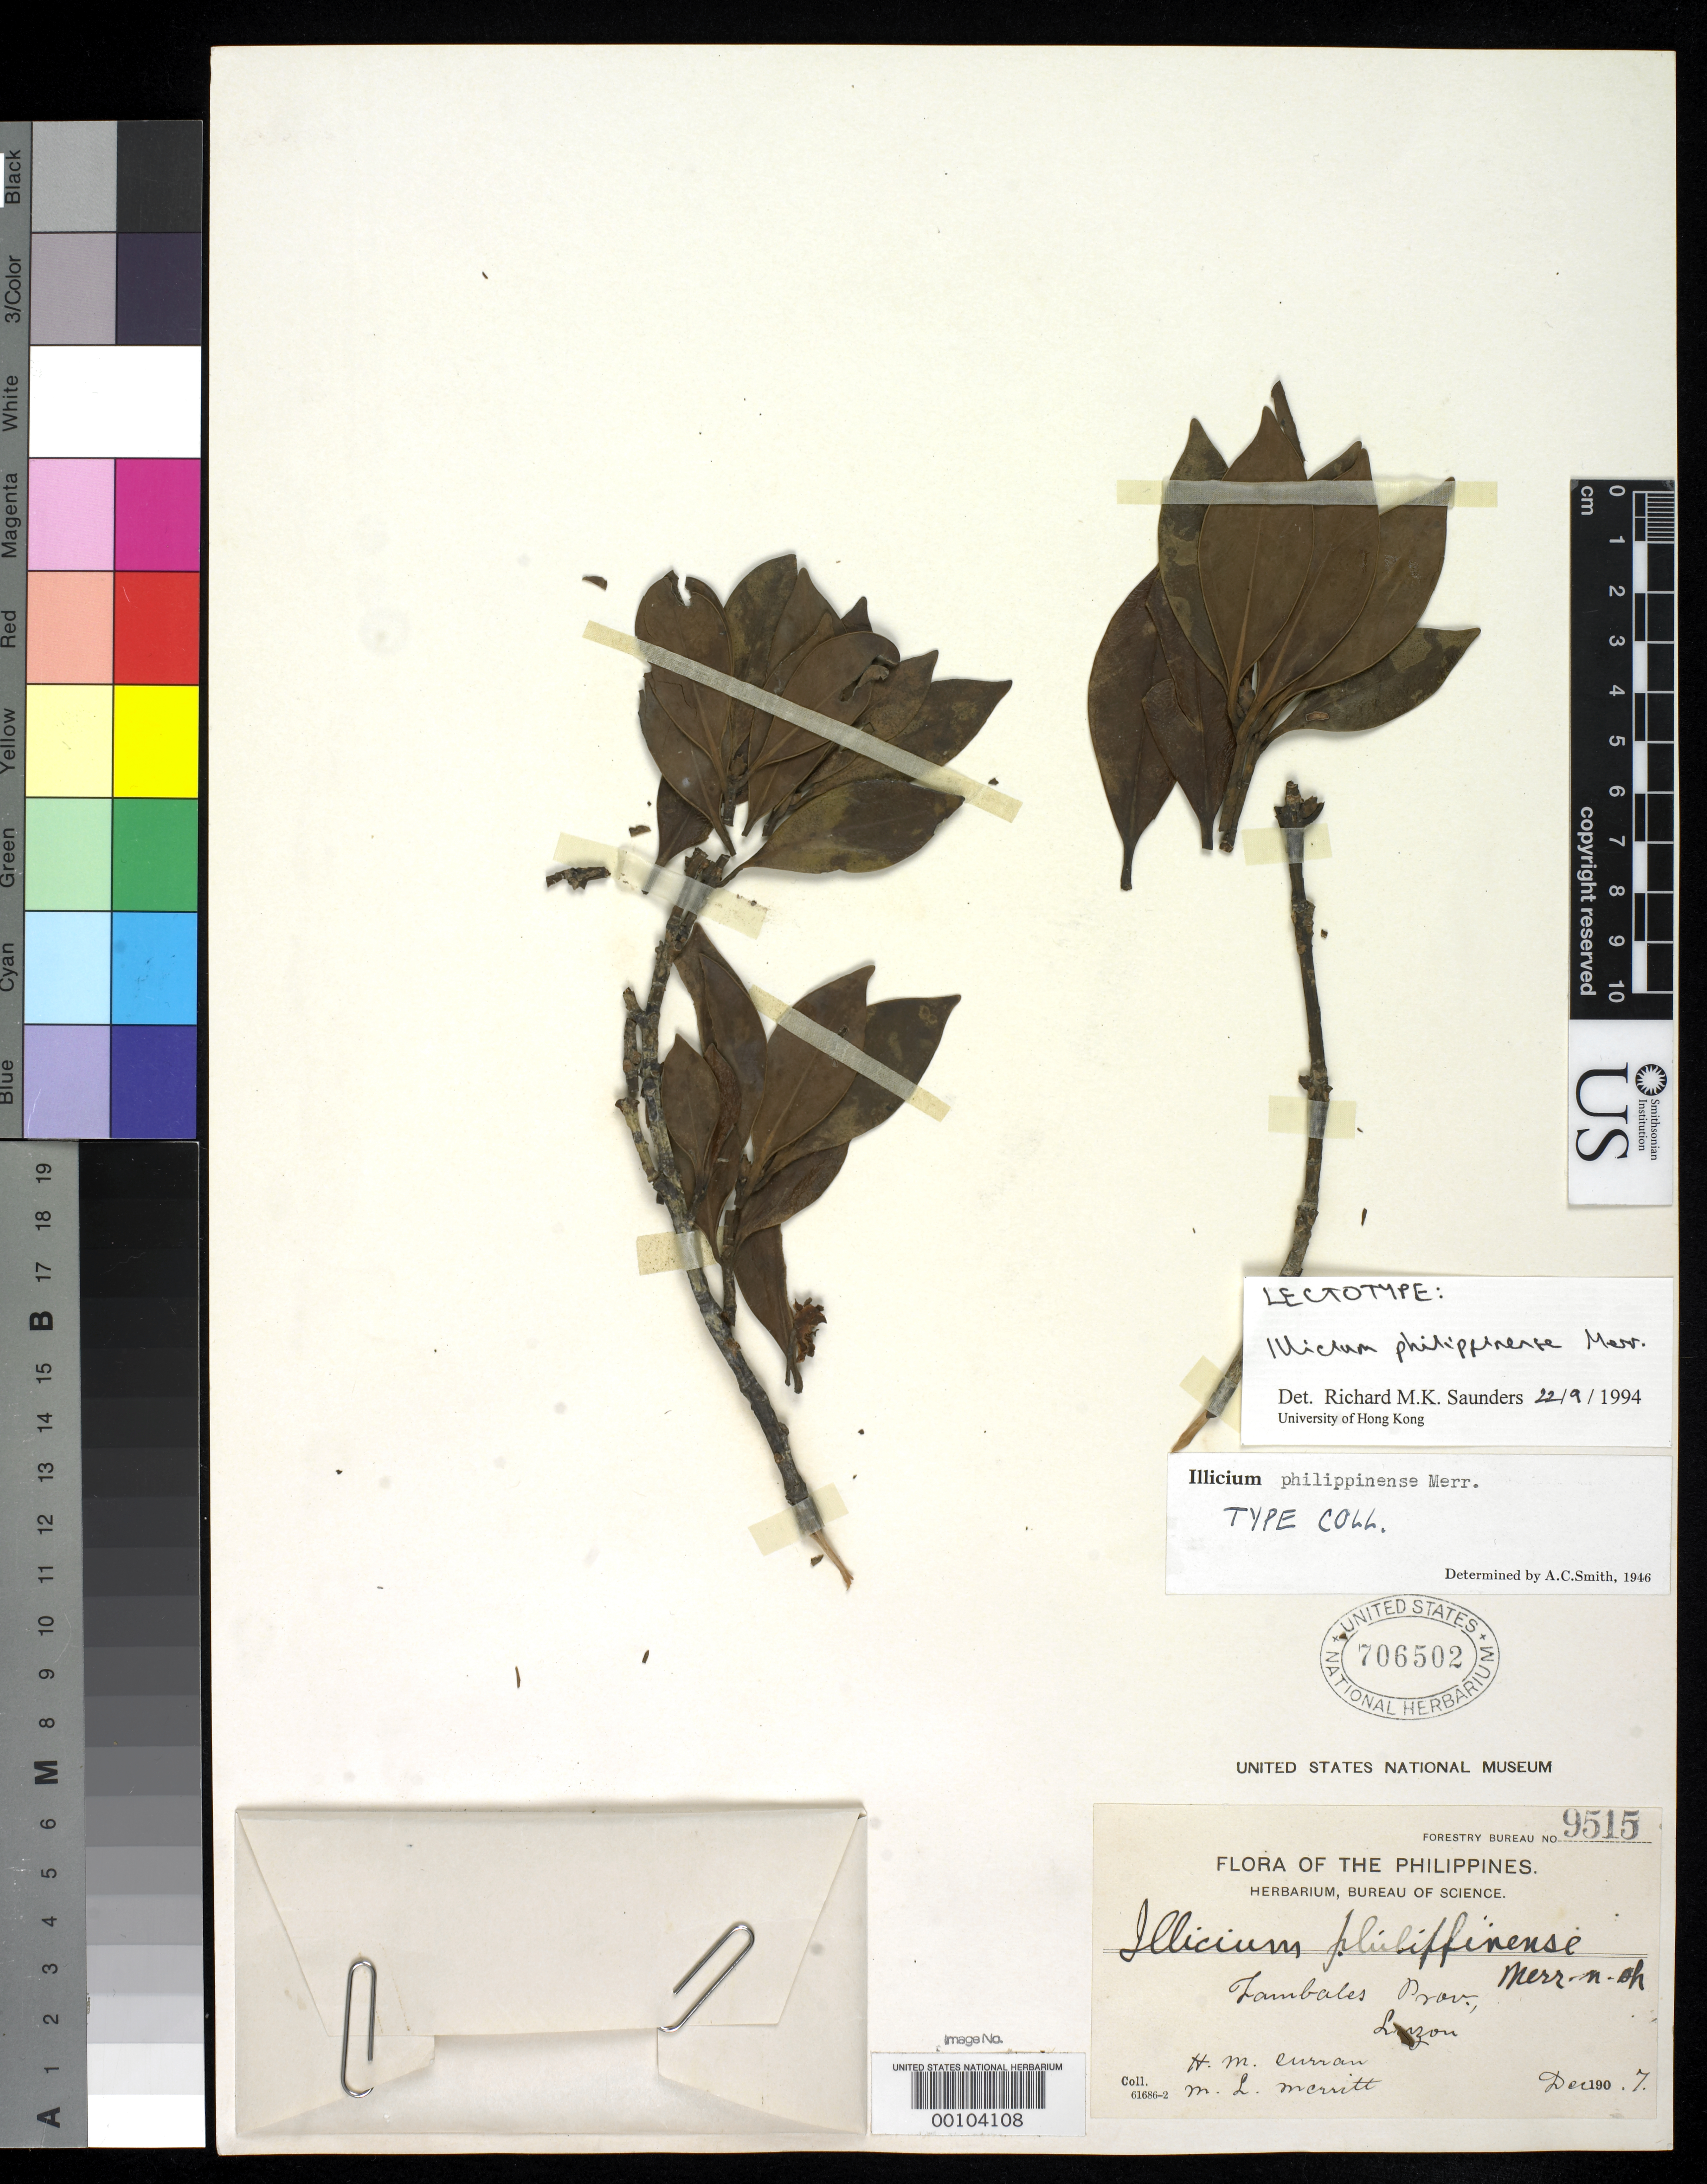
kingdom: Plantae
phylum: Tracheophyta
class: Magnoliopsida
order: Austrobaileyales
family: Schisandraceae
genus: Illicium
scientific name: Illicium philippinense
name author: Merr.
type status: Isotype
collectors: H. M. Curran & M. L. Merritt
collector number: Bur. Sci. 9515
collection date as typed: Dec 1907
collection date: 1907-12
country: Philippines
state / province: Central Luzon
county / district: Zambales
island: Luzon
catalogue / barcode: US 706502